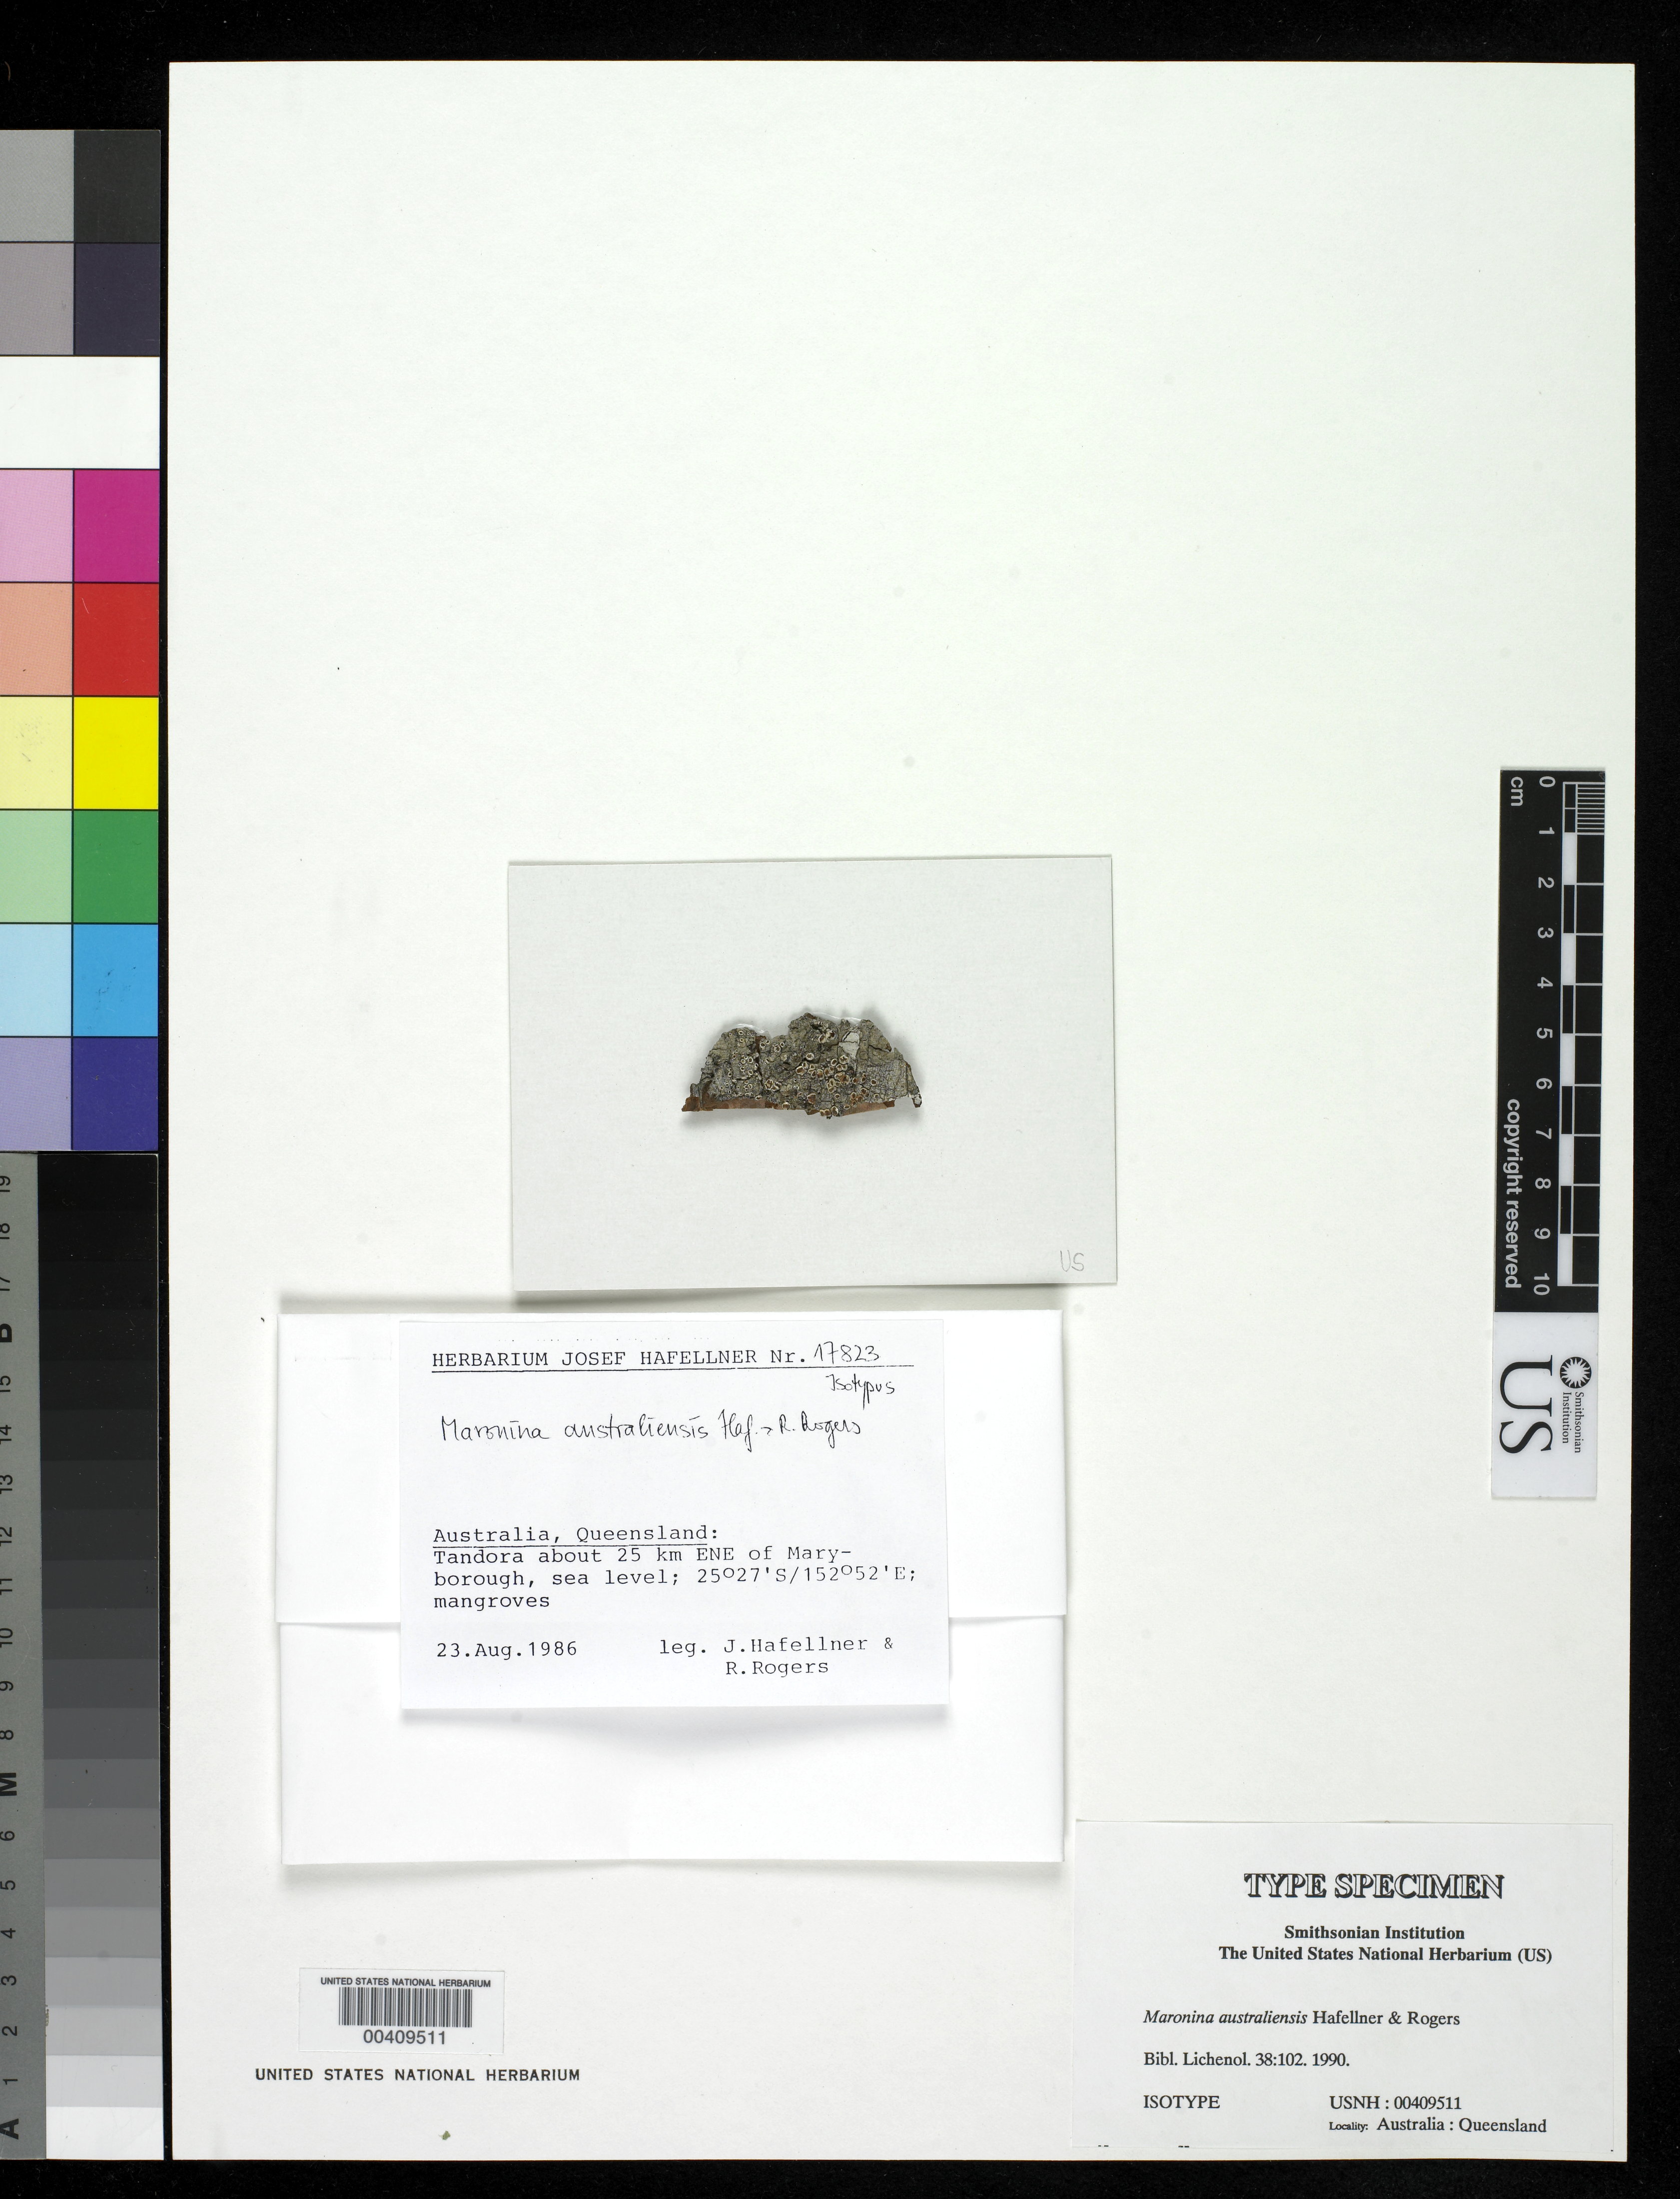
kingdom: Fungi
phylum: Ascomycota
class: Lecanoromycetes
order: Lecanorales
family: Parmeliaceae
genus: Maronina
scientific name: Maronina australiensis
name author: Hafellner & Rogers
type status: Isotype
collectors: J. Hafellner & R. Rogers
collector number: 17823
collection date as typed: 23 Aug 1986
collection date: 1986-08-23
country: Australia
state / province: Queensland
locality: Tandora ca. 25 km ENE of Maryborough.